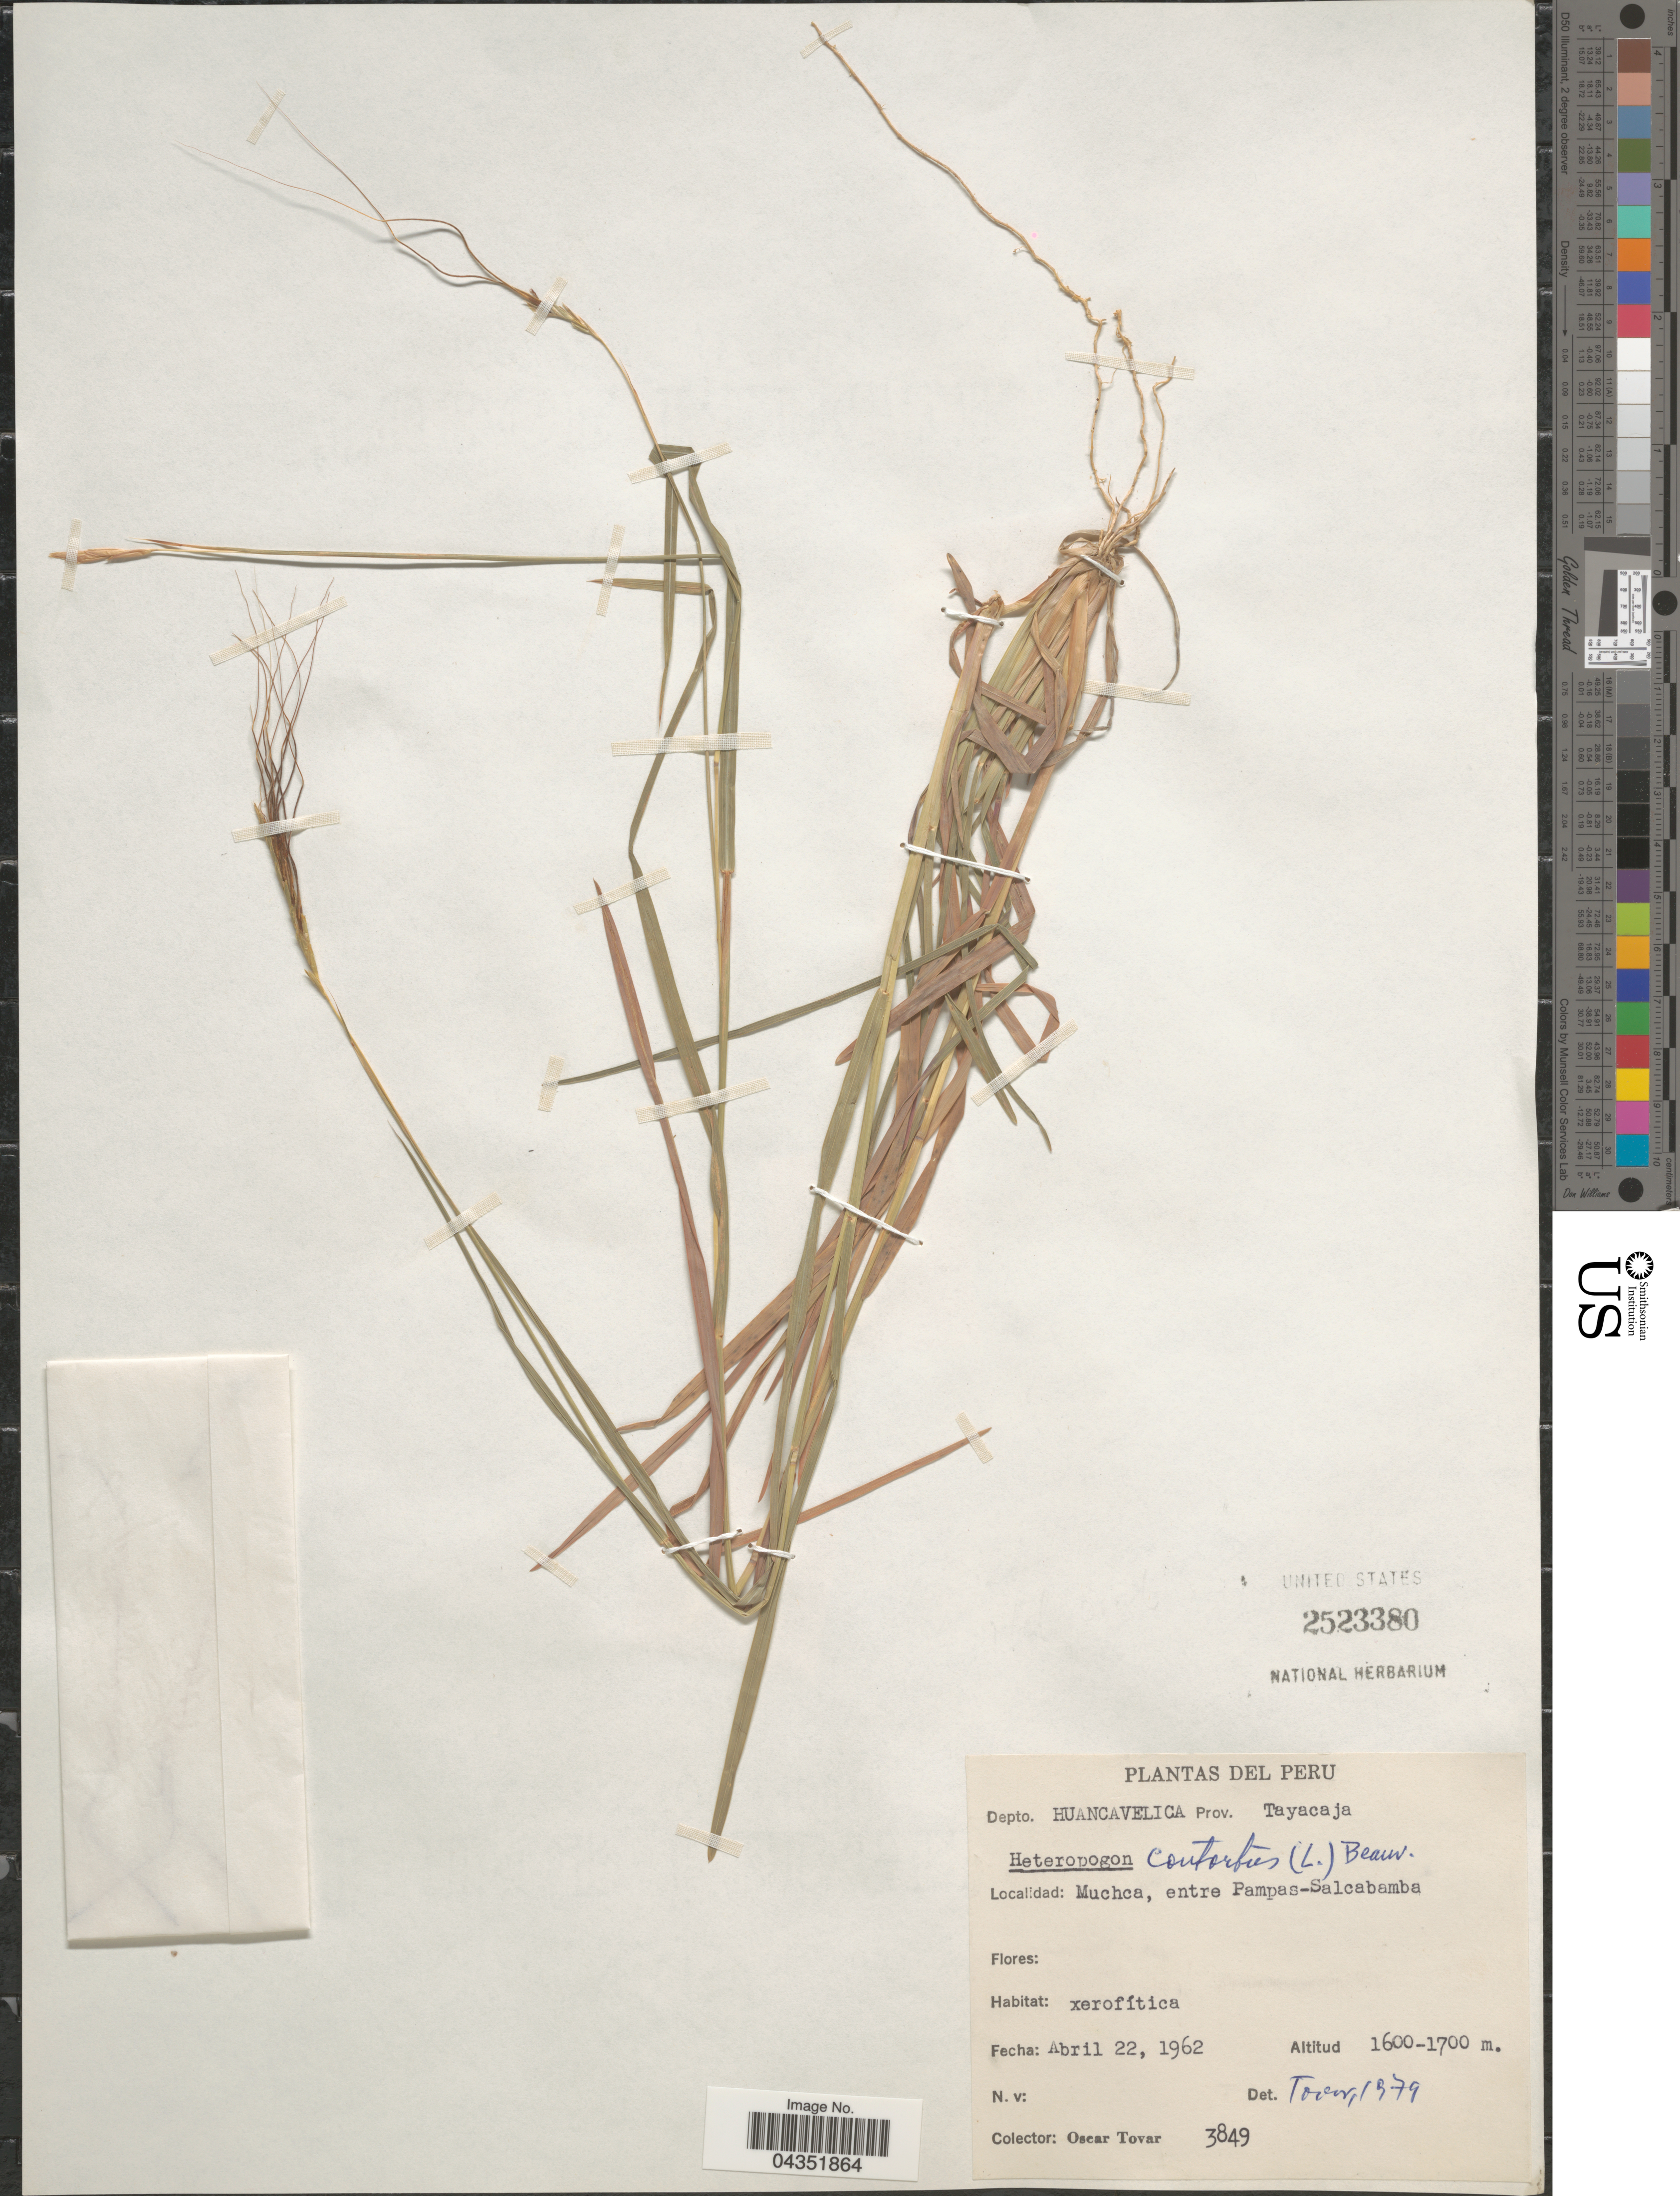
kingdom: Plantae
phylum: Tracheophyta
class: Liliopsida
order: Poales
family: Poaceae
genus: Heteropogon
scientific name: Heteropogon contortus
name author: (L.) P. Beauv. ex Roem. & Schult.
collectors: Ó. Tovar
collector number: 3849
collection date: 1962-04-22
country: Peru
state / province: Huancavelica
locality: Depto. Huancavelica. Prov. Tayacaja. Muchca, entre Pampas-Salcabamba.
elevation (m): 1600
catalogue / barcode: US 2523380